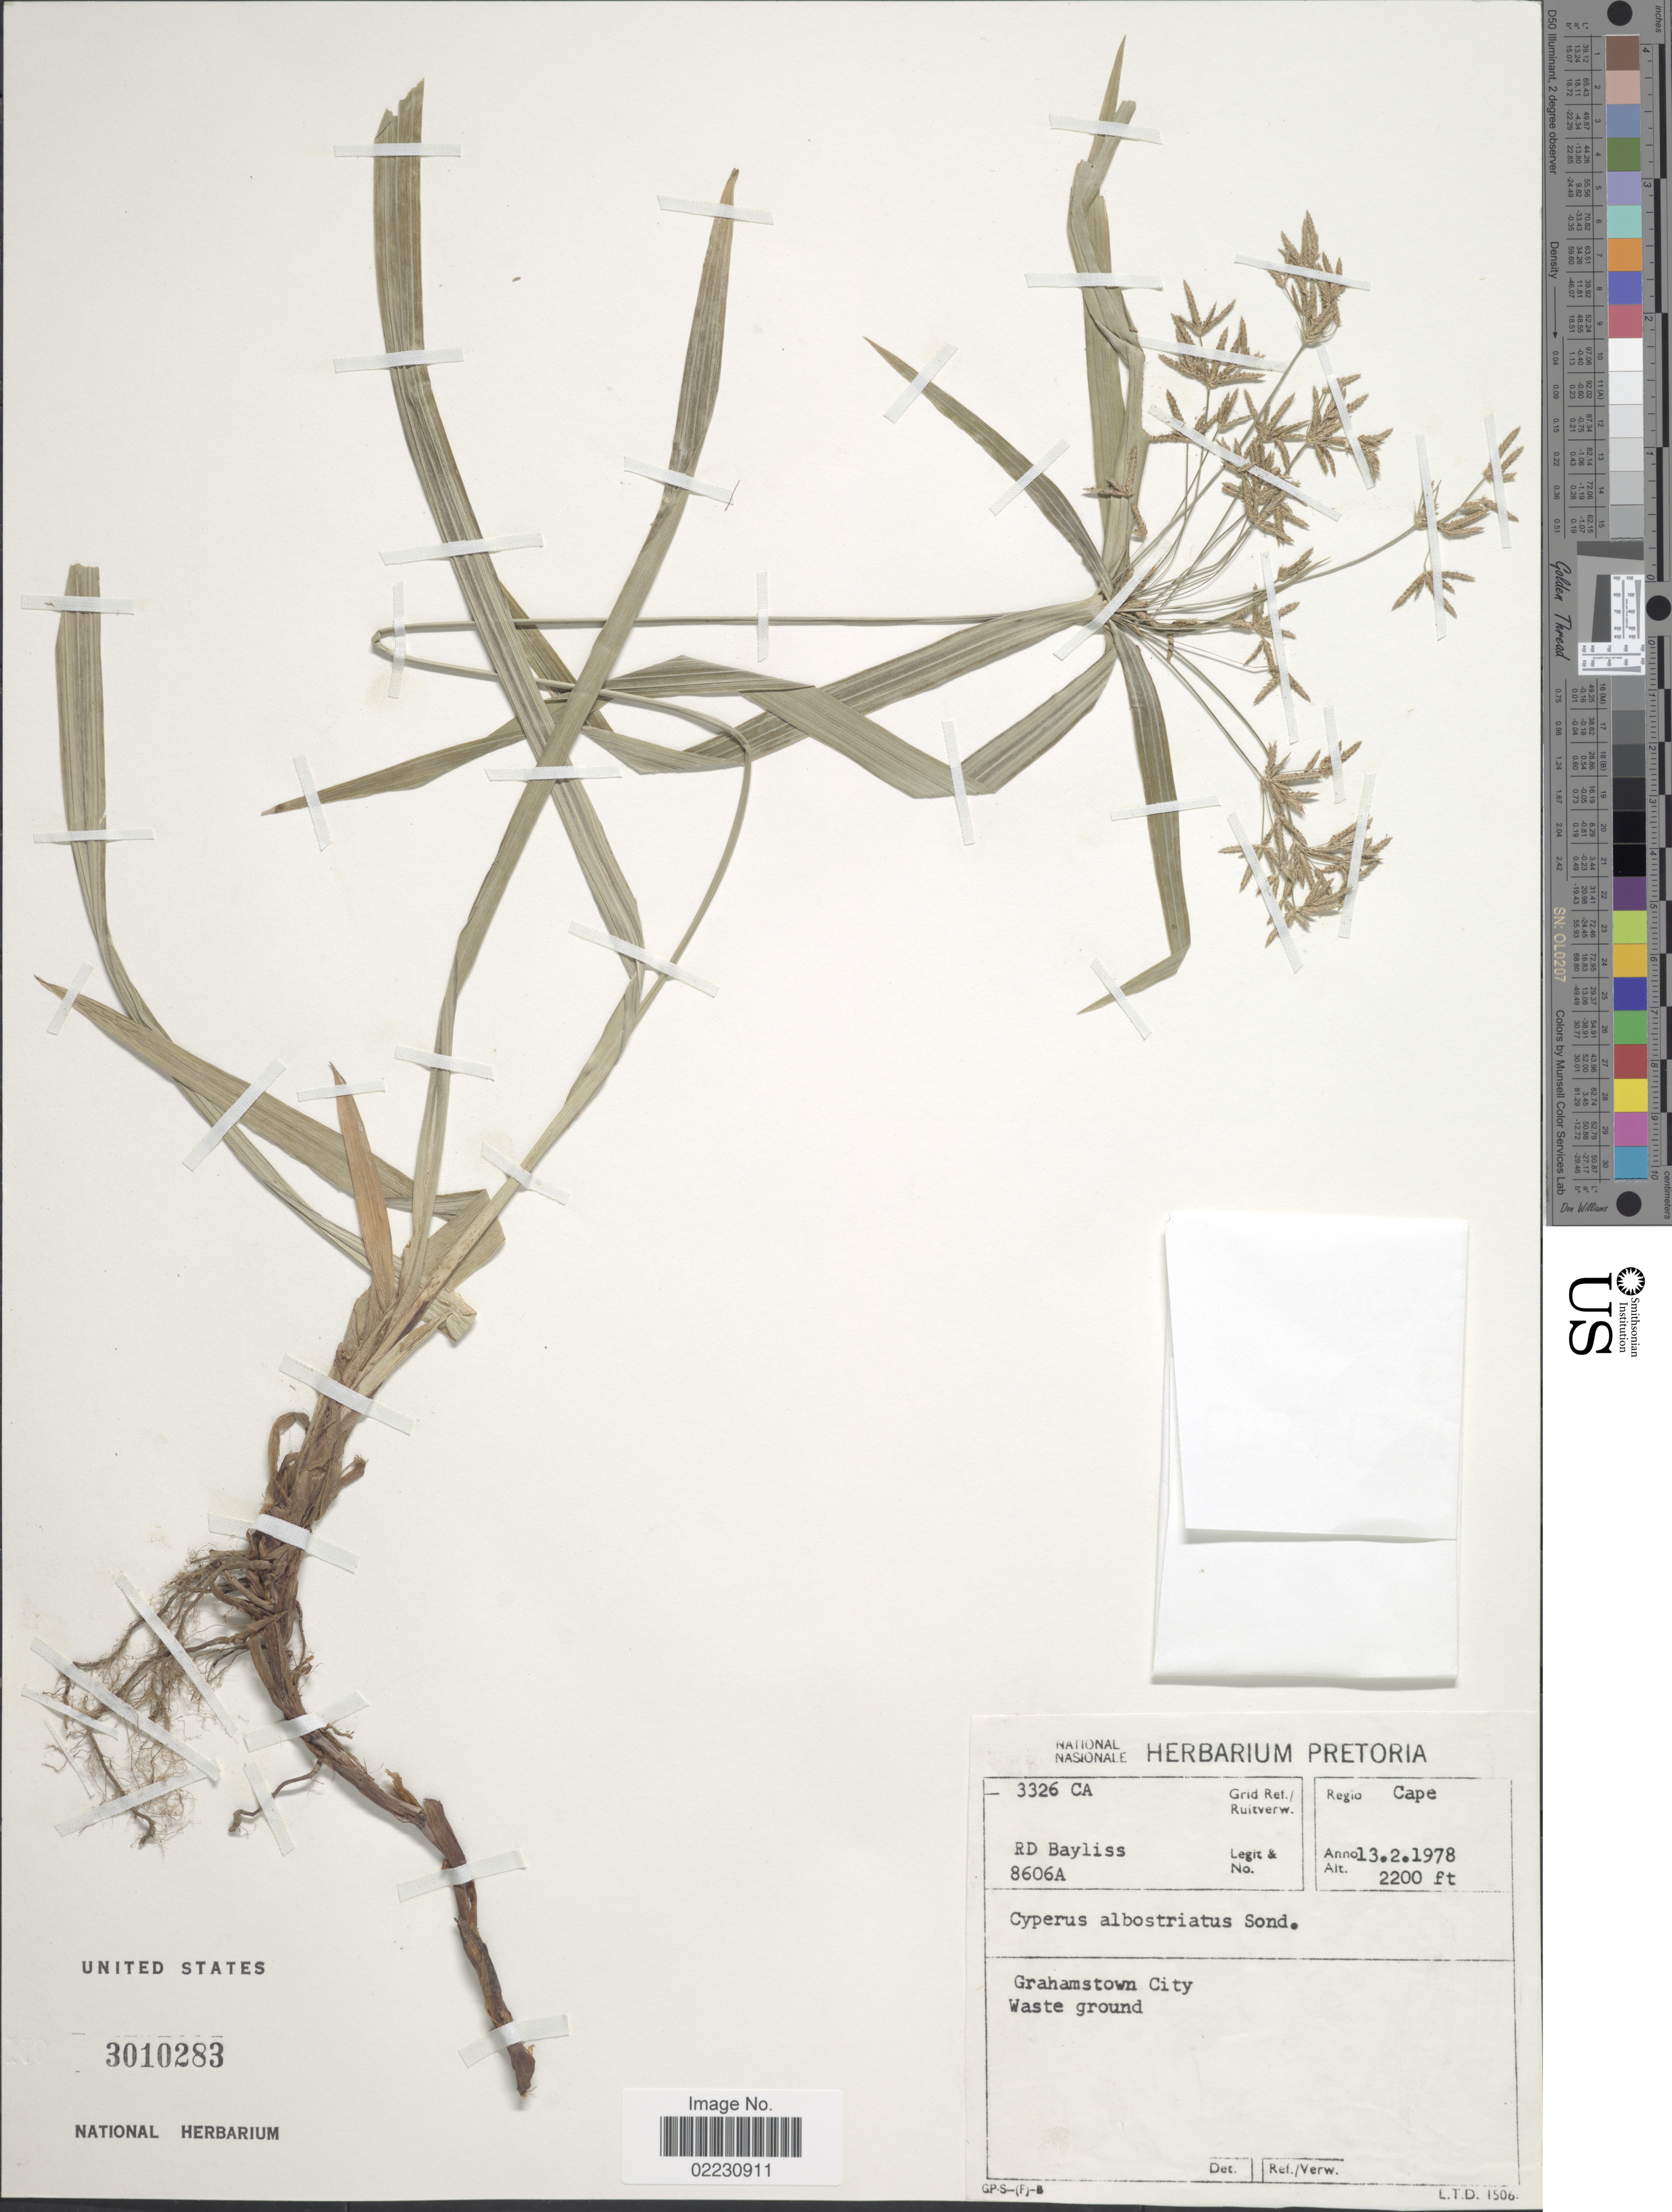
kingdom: Plantae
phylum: Tracheophyta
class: Liliopsida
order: Poales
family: Cyperaceae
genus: Cyperus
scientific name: Cyperus albostriatus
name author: Schrad.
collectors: R. Bayliss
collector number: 8606A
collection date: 1978-02-13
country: South Africa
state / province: Eastern Cape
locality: Cape, Grahamstown City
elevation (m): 671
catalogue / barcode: US 3010283